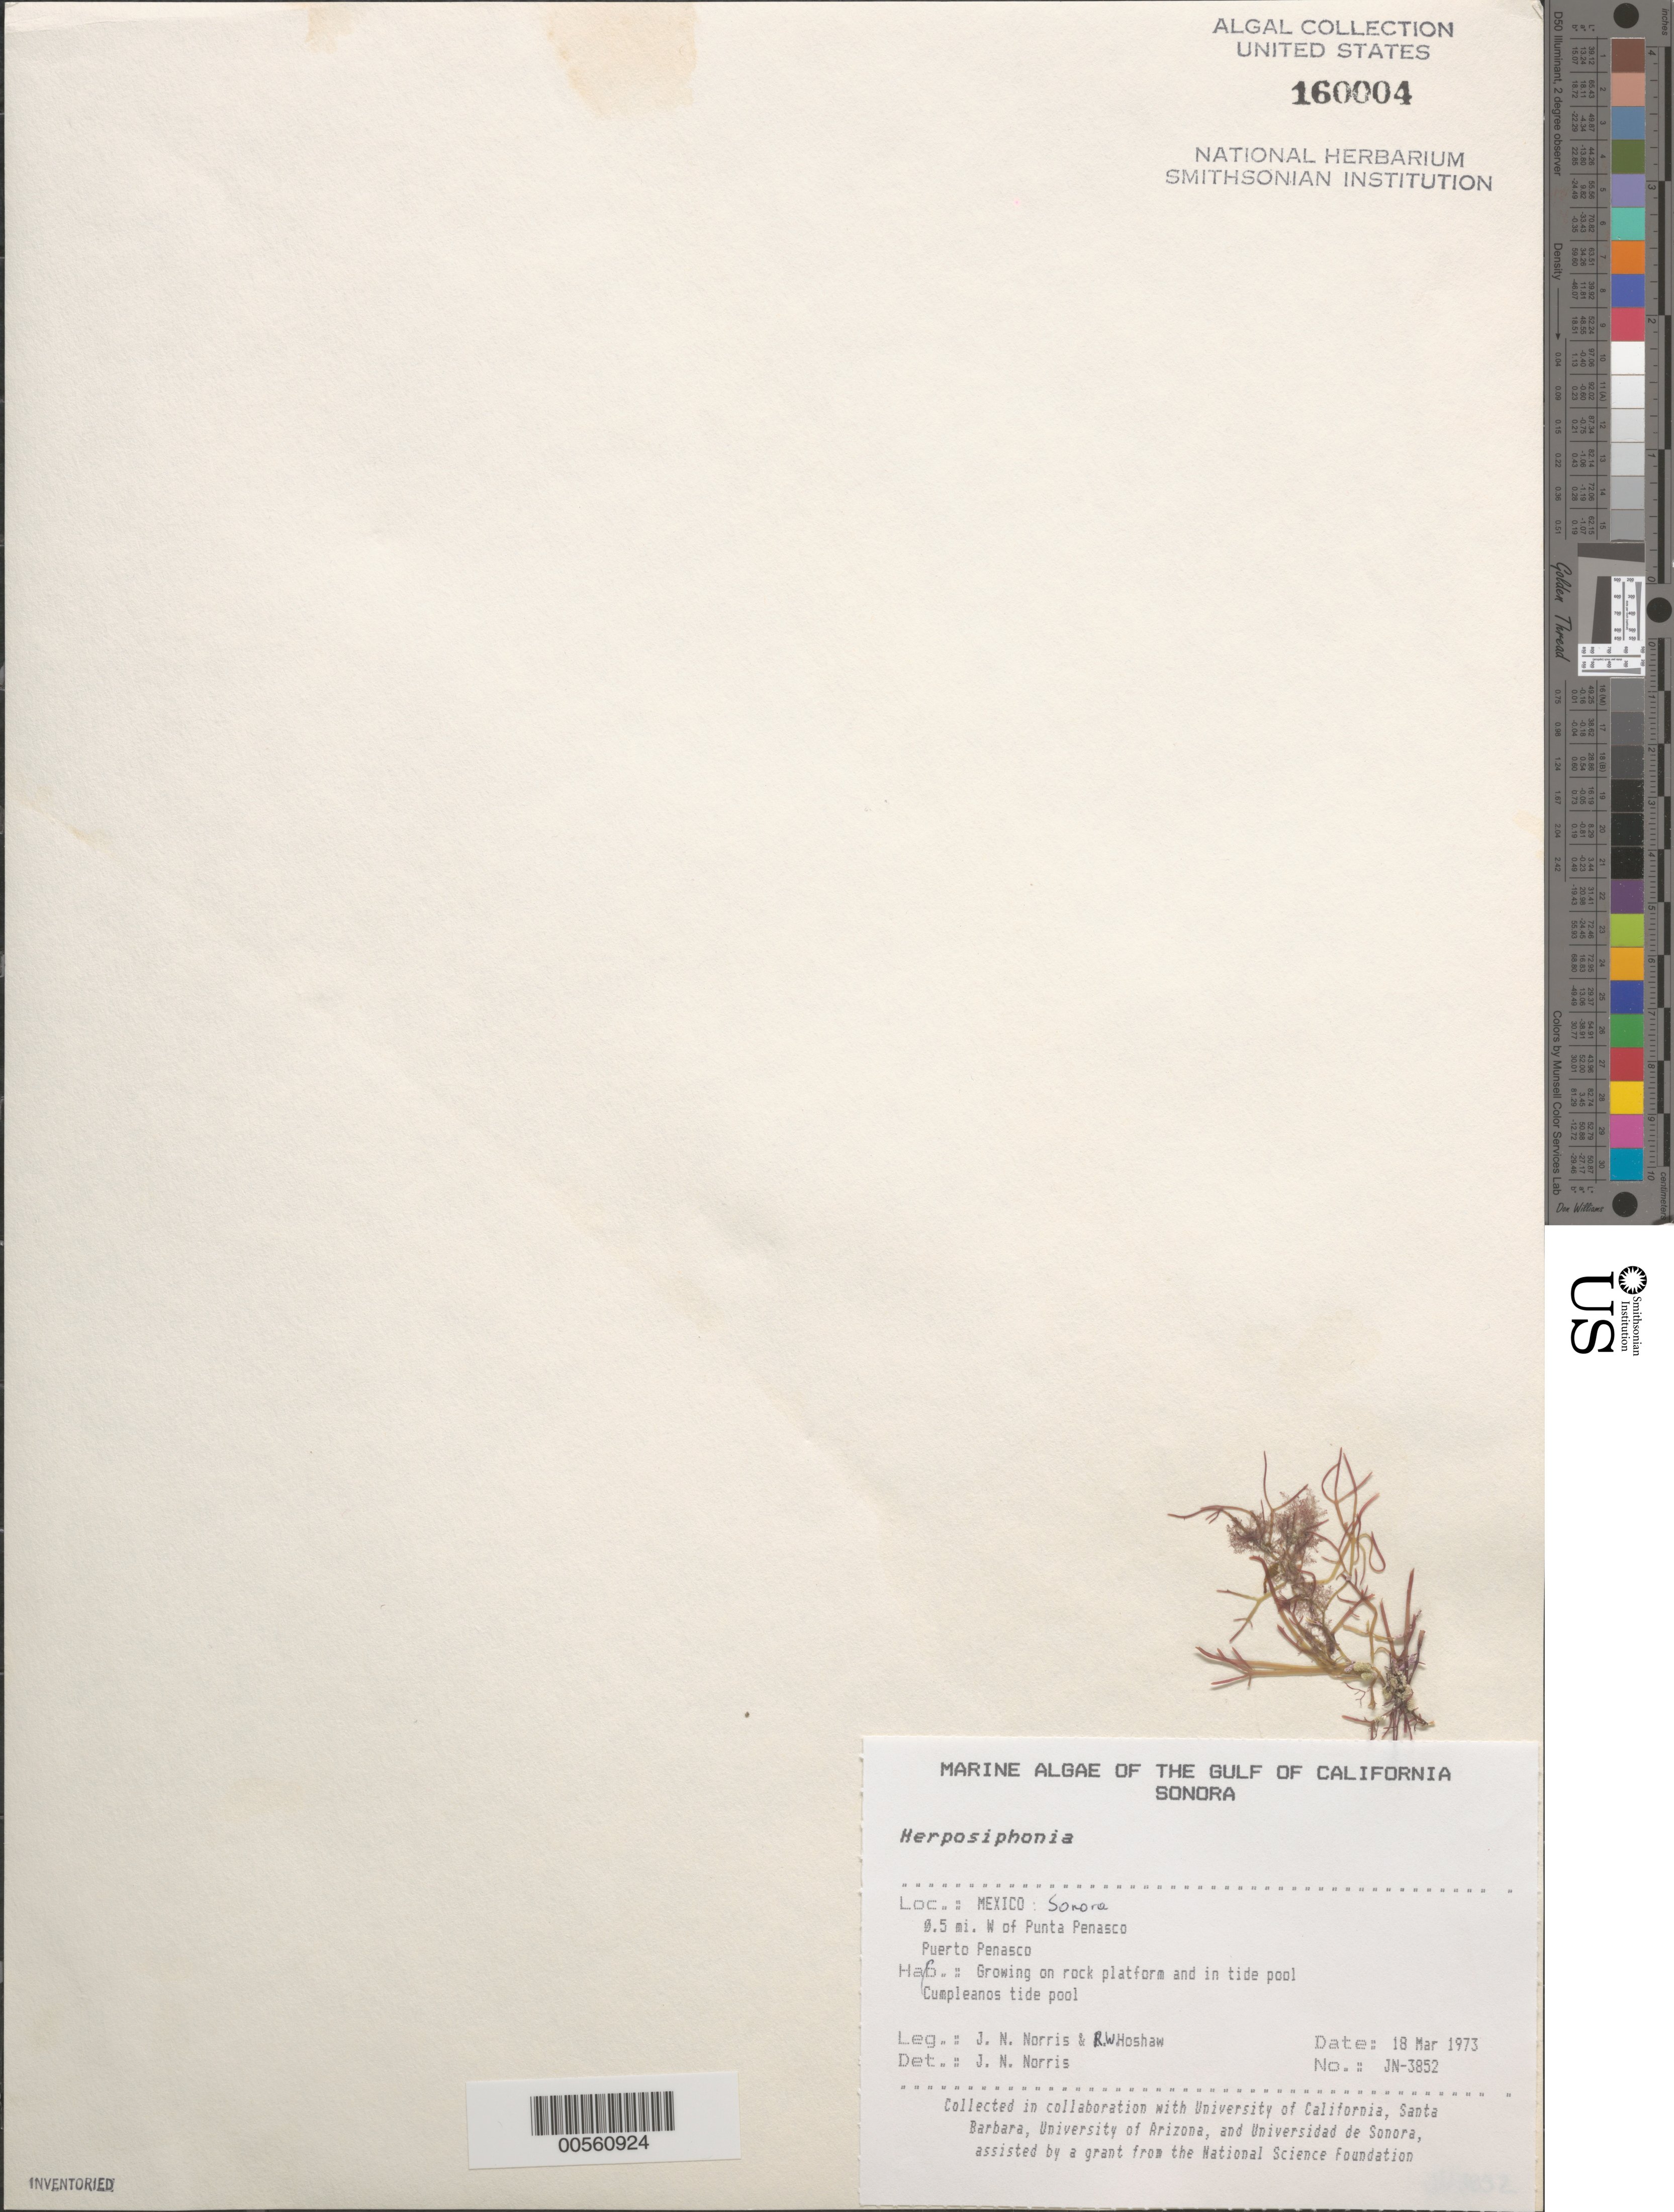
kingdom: Plantae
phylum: Rhodophyta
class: Florideophyceae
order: Ceramiales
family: Rhodomelaceae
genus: Herposiphonia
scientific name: Herposiphonia sp.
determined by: Norris, James N.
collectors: J. N. Norris & R. Hoshaw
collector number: JN-3852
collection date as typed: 18 Mar 1973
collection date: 1973-03-18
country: Mexico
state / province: Sonora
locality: Puerto Penasco, Cumpleanos Tide Pool, 0.5 mile west of Punta Penasco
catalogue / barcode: US 160004